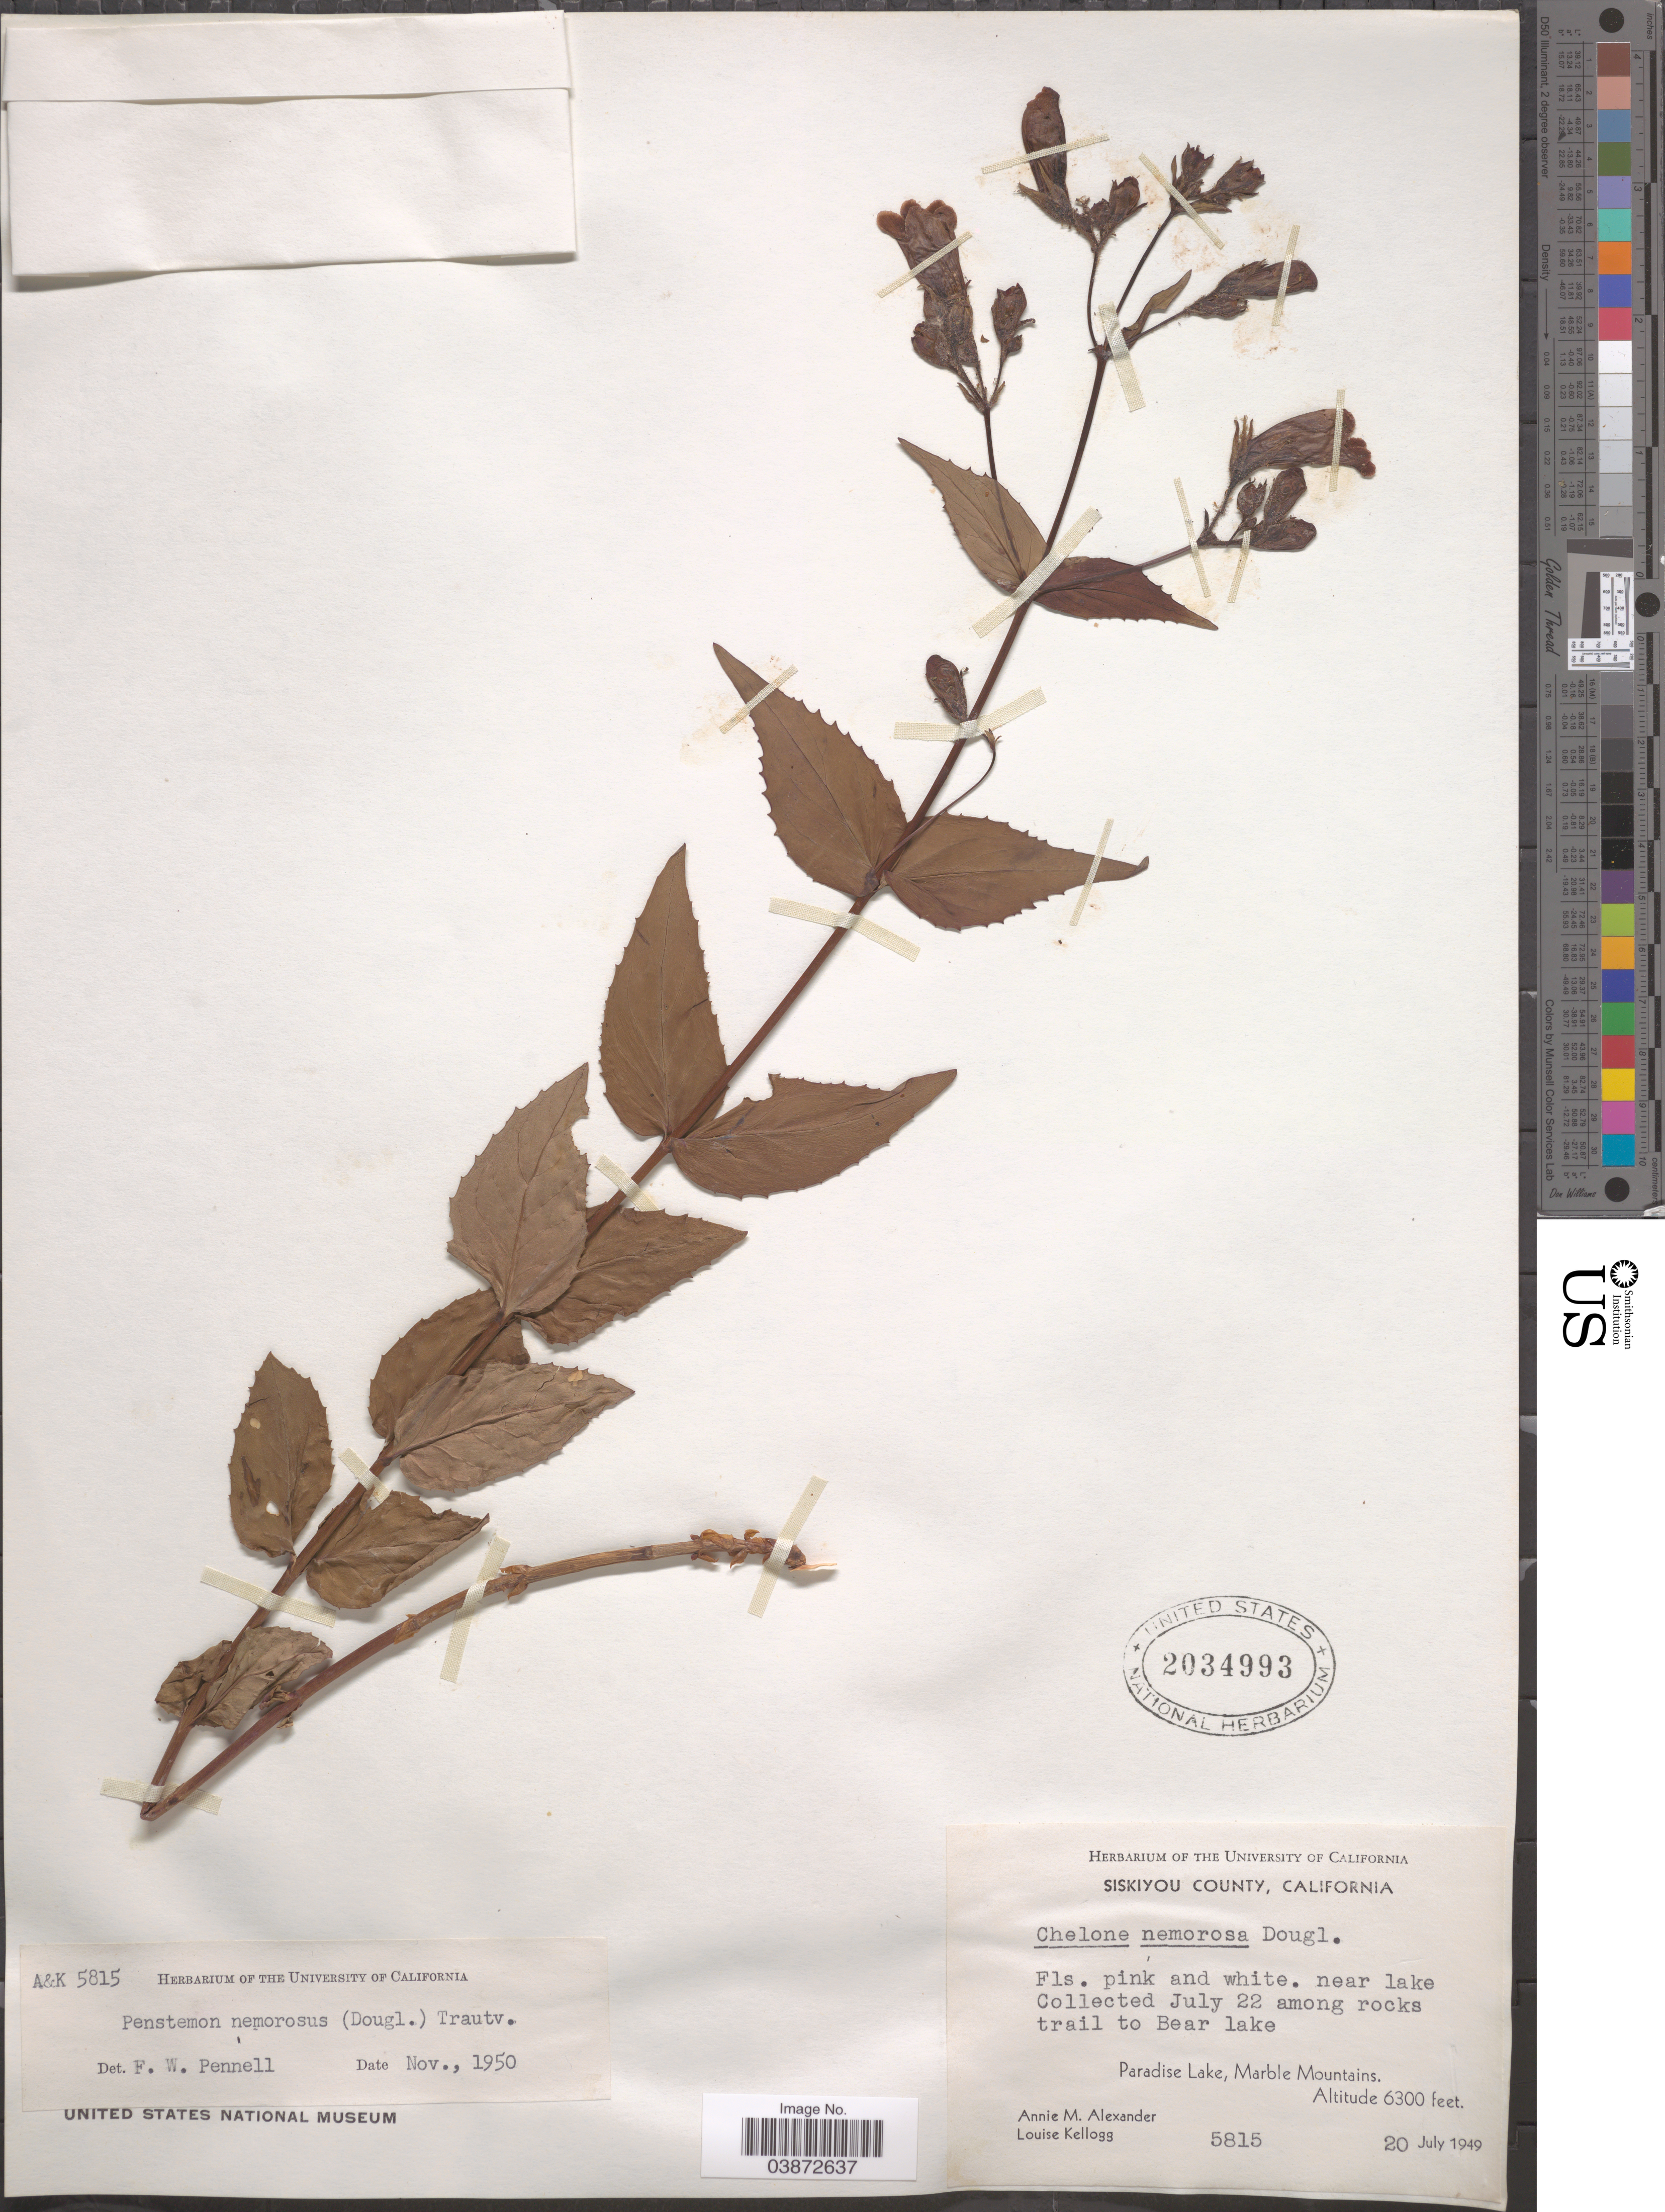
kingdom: Plantae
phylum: Tracheophyta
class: Magnoliopsida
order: Lamiales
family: Plantaginaceae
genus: Chelone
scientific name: Chelone nemorosa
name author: Douglas ex Lindl.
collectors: A. M. Alexander & L. Kellogg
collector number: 5815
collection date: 1949-07-22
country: United States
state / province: California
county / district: Siskiyou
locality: Siskiyou County. Near lake Collected July 22 among rocks trail to Bear lake. Paradise Lake, Marble Mountains.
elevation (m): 1920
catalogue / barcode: US 2034993